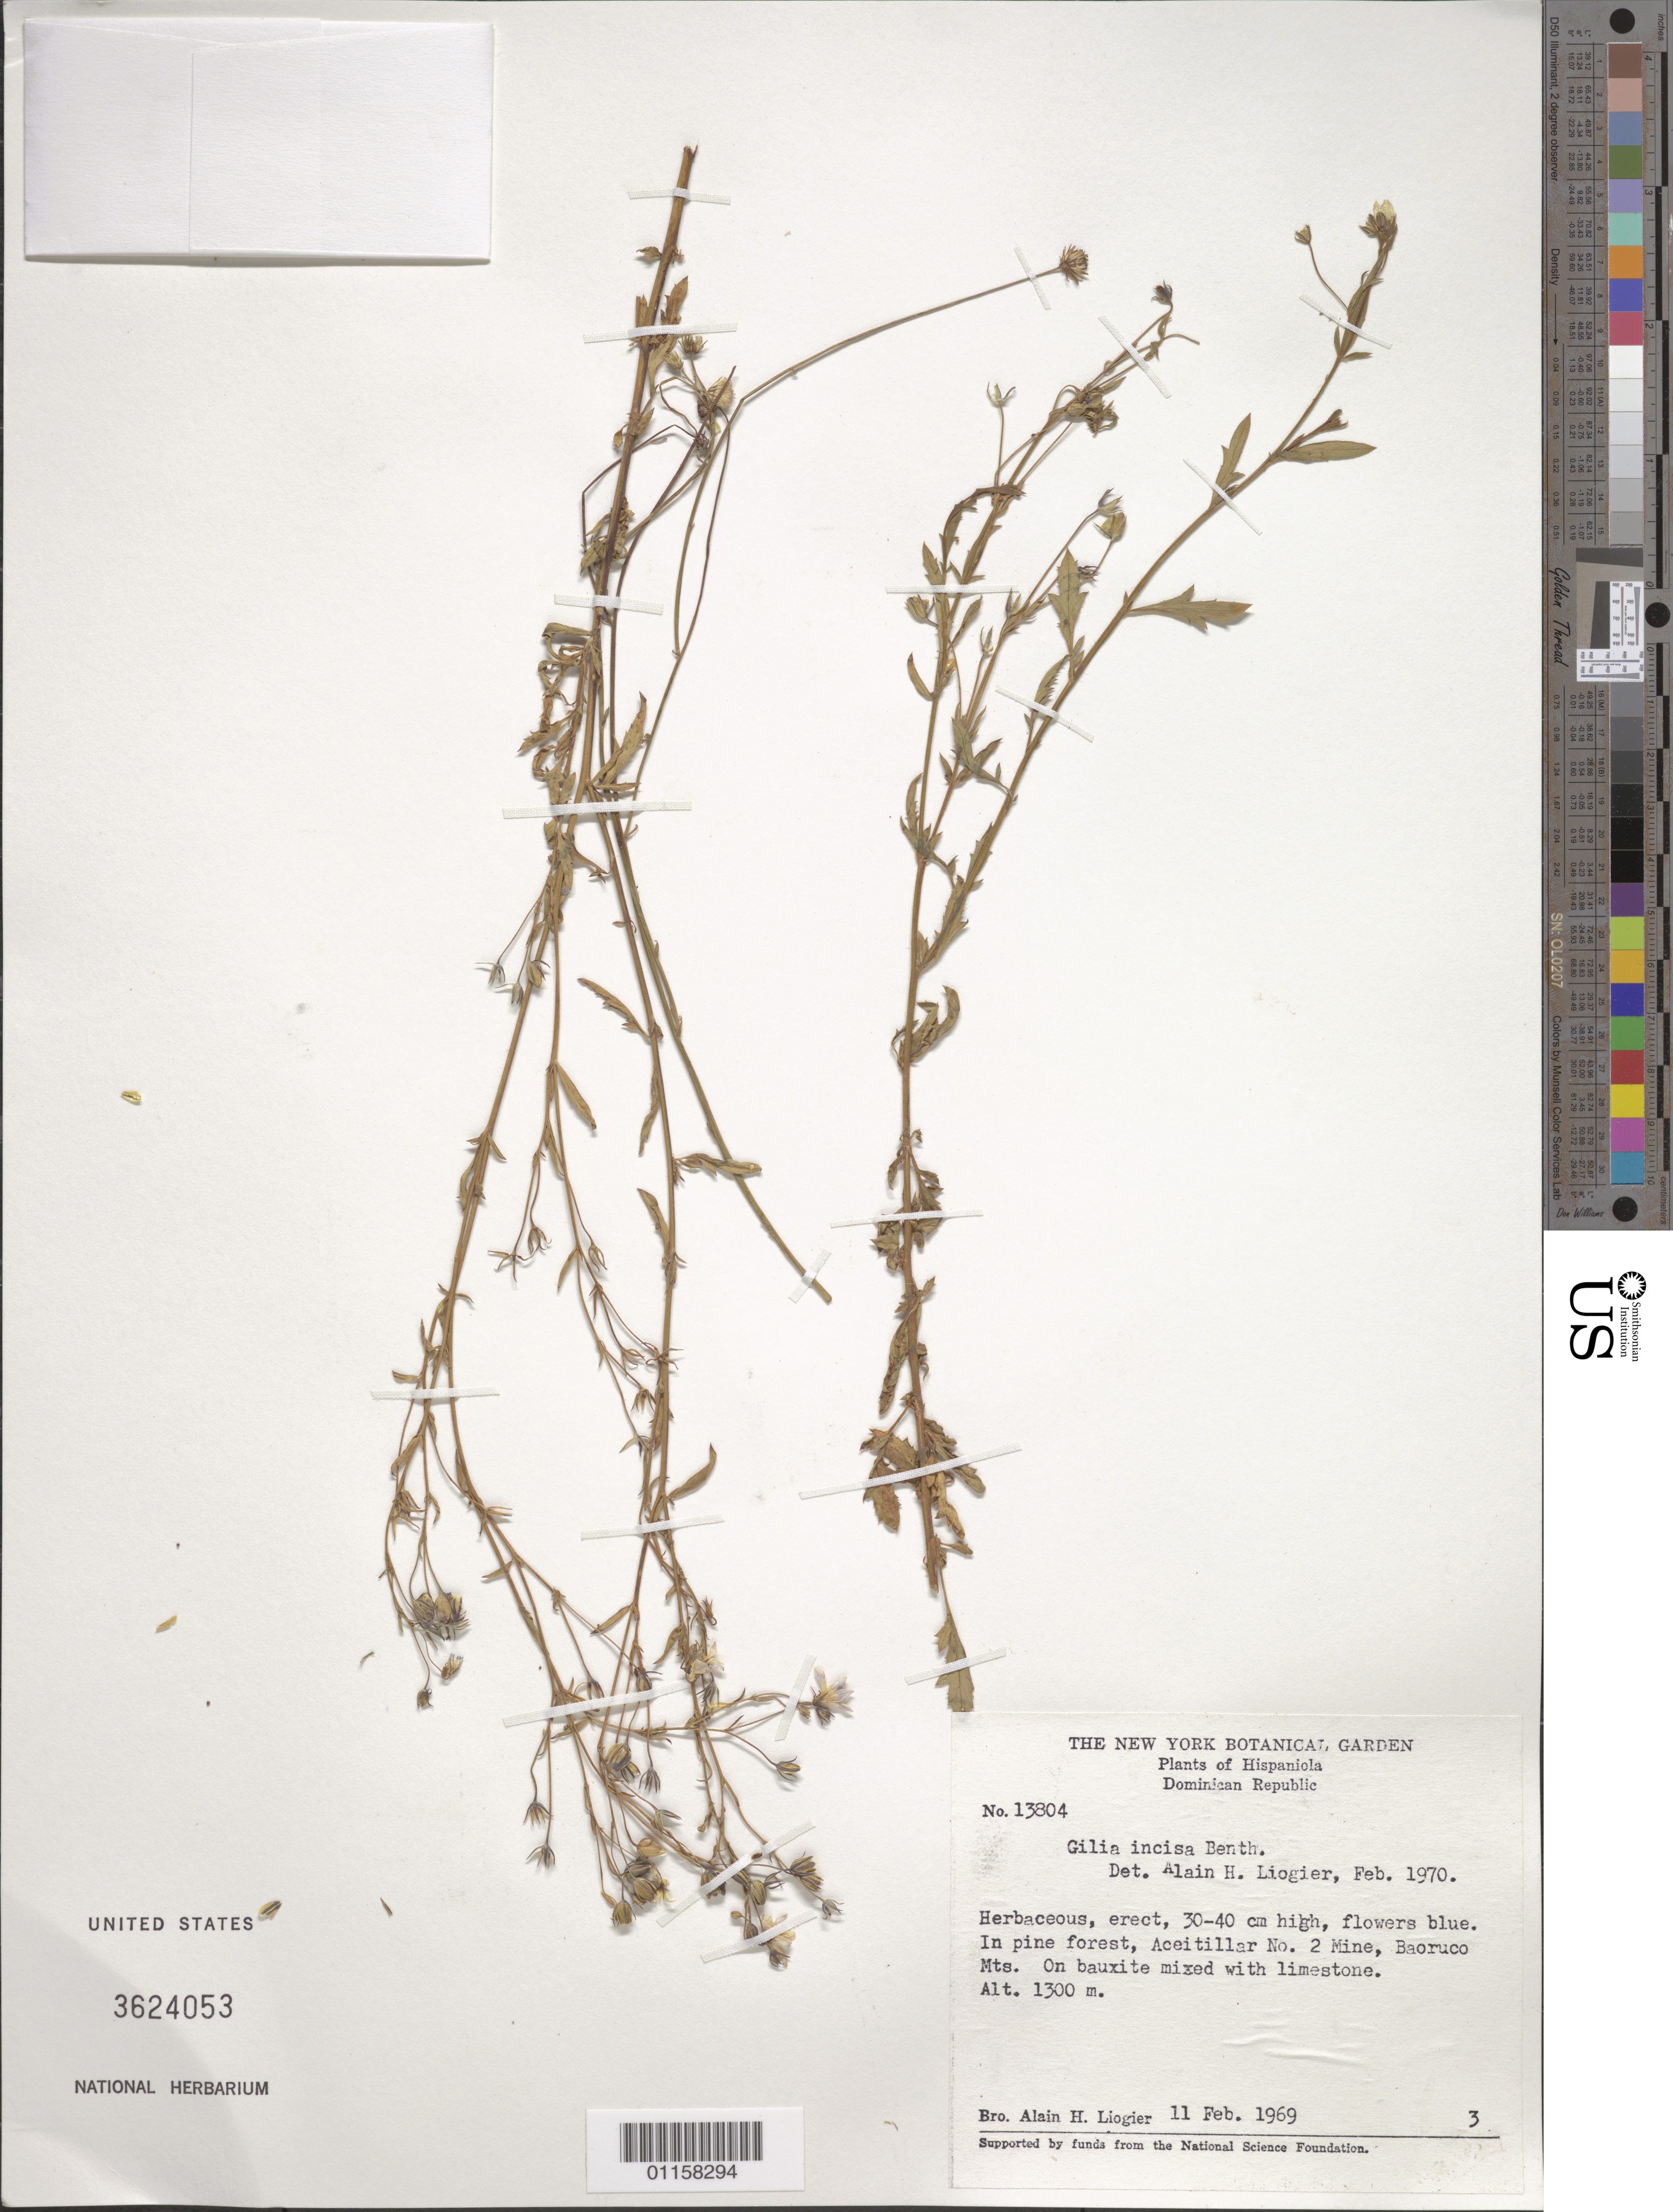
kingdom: Plantae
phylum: Tracheophyta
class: Magnoliopsida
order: Ericales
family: Polemoniaceae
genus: Giliastrum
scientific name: Giliastrum incisum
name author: (Benth.) J.M. Porter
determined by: Strong, Mark T., (BOT), Smithsonian Institution - National Museum of Natural History (UNITED STATES)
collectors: A. H. Liogier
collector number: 13804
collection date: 1969-02-11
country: Dominican Republic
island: Hispaniola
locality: Baoruco Mts., Aceitillar No 2 Mine.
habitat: On bauxite mixed with limestone. In pine forest.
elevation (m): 1300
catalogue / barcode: US 3624053